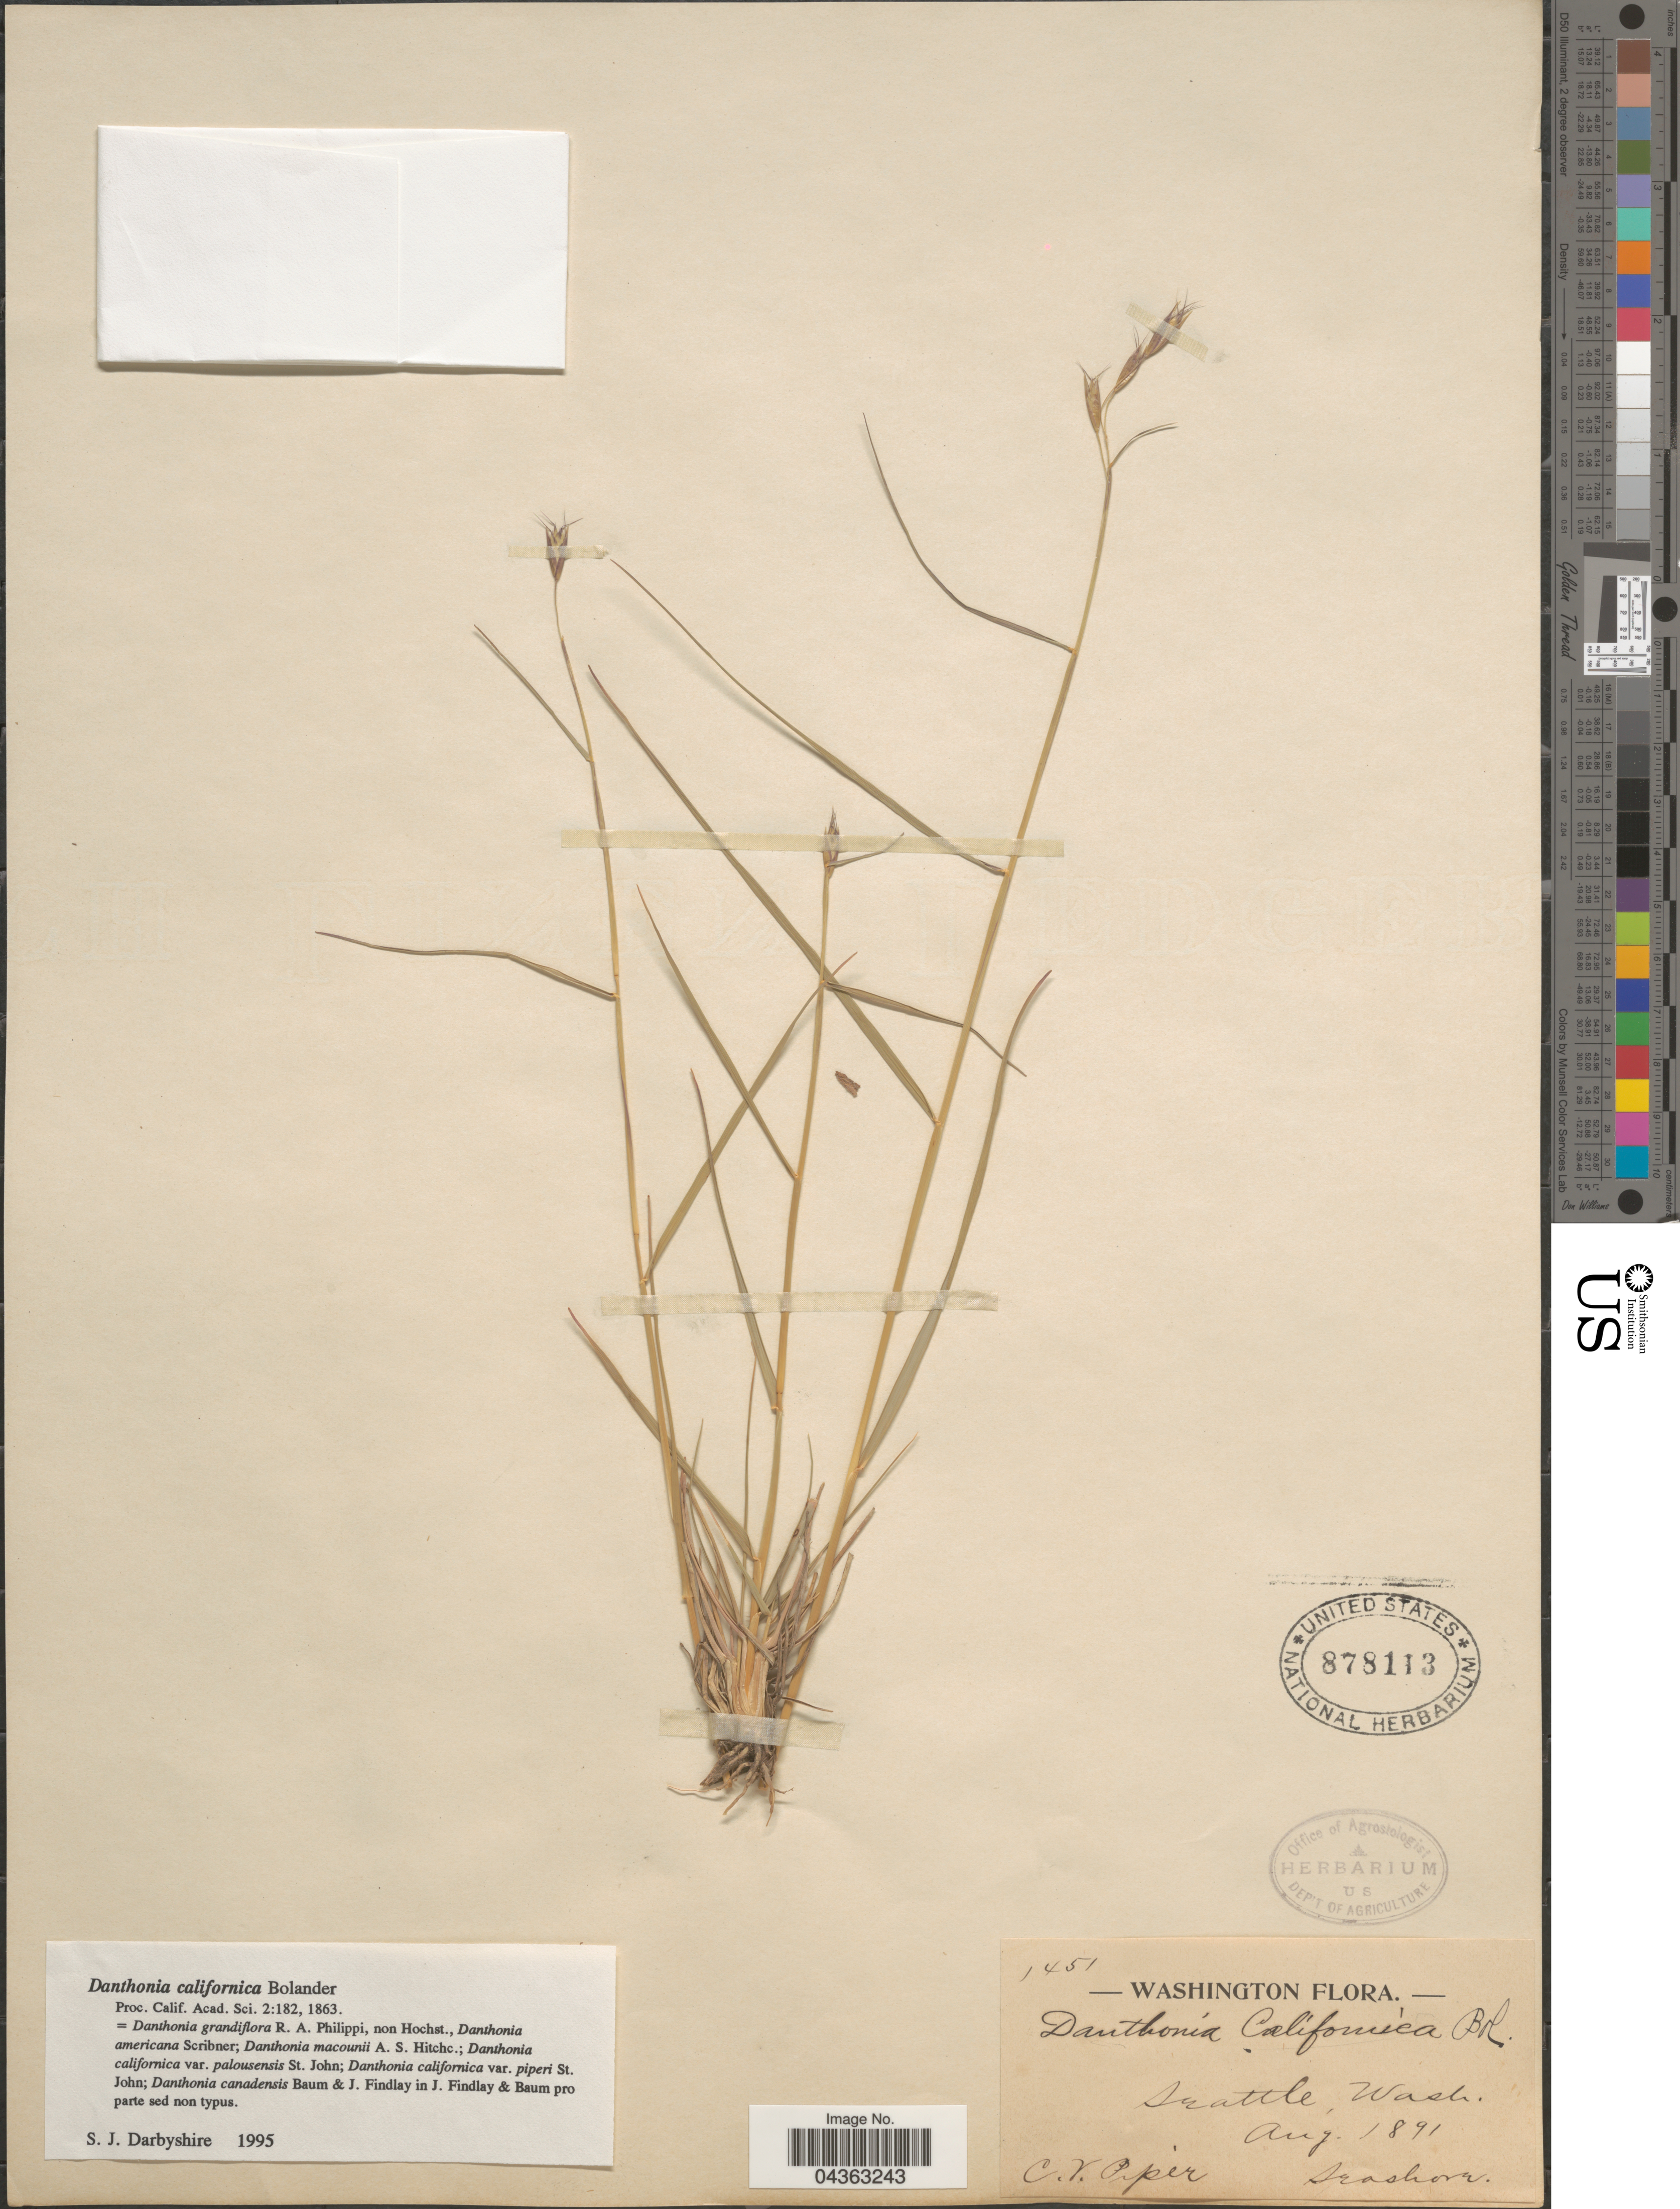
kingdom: Plantae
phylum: Tracheophyta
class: Liliopsida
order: Poales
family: Poaceae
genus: Danthonia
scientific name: Danthonia californica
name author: Bol.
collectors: C. V. Piper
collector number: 1451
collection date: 1891-08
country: United States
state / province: Washington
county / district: King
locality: Seattle. Seashore.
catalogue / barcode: US 878113